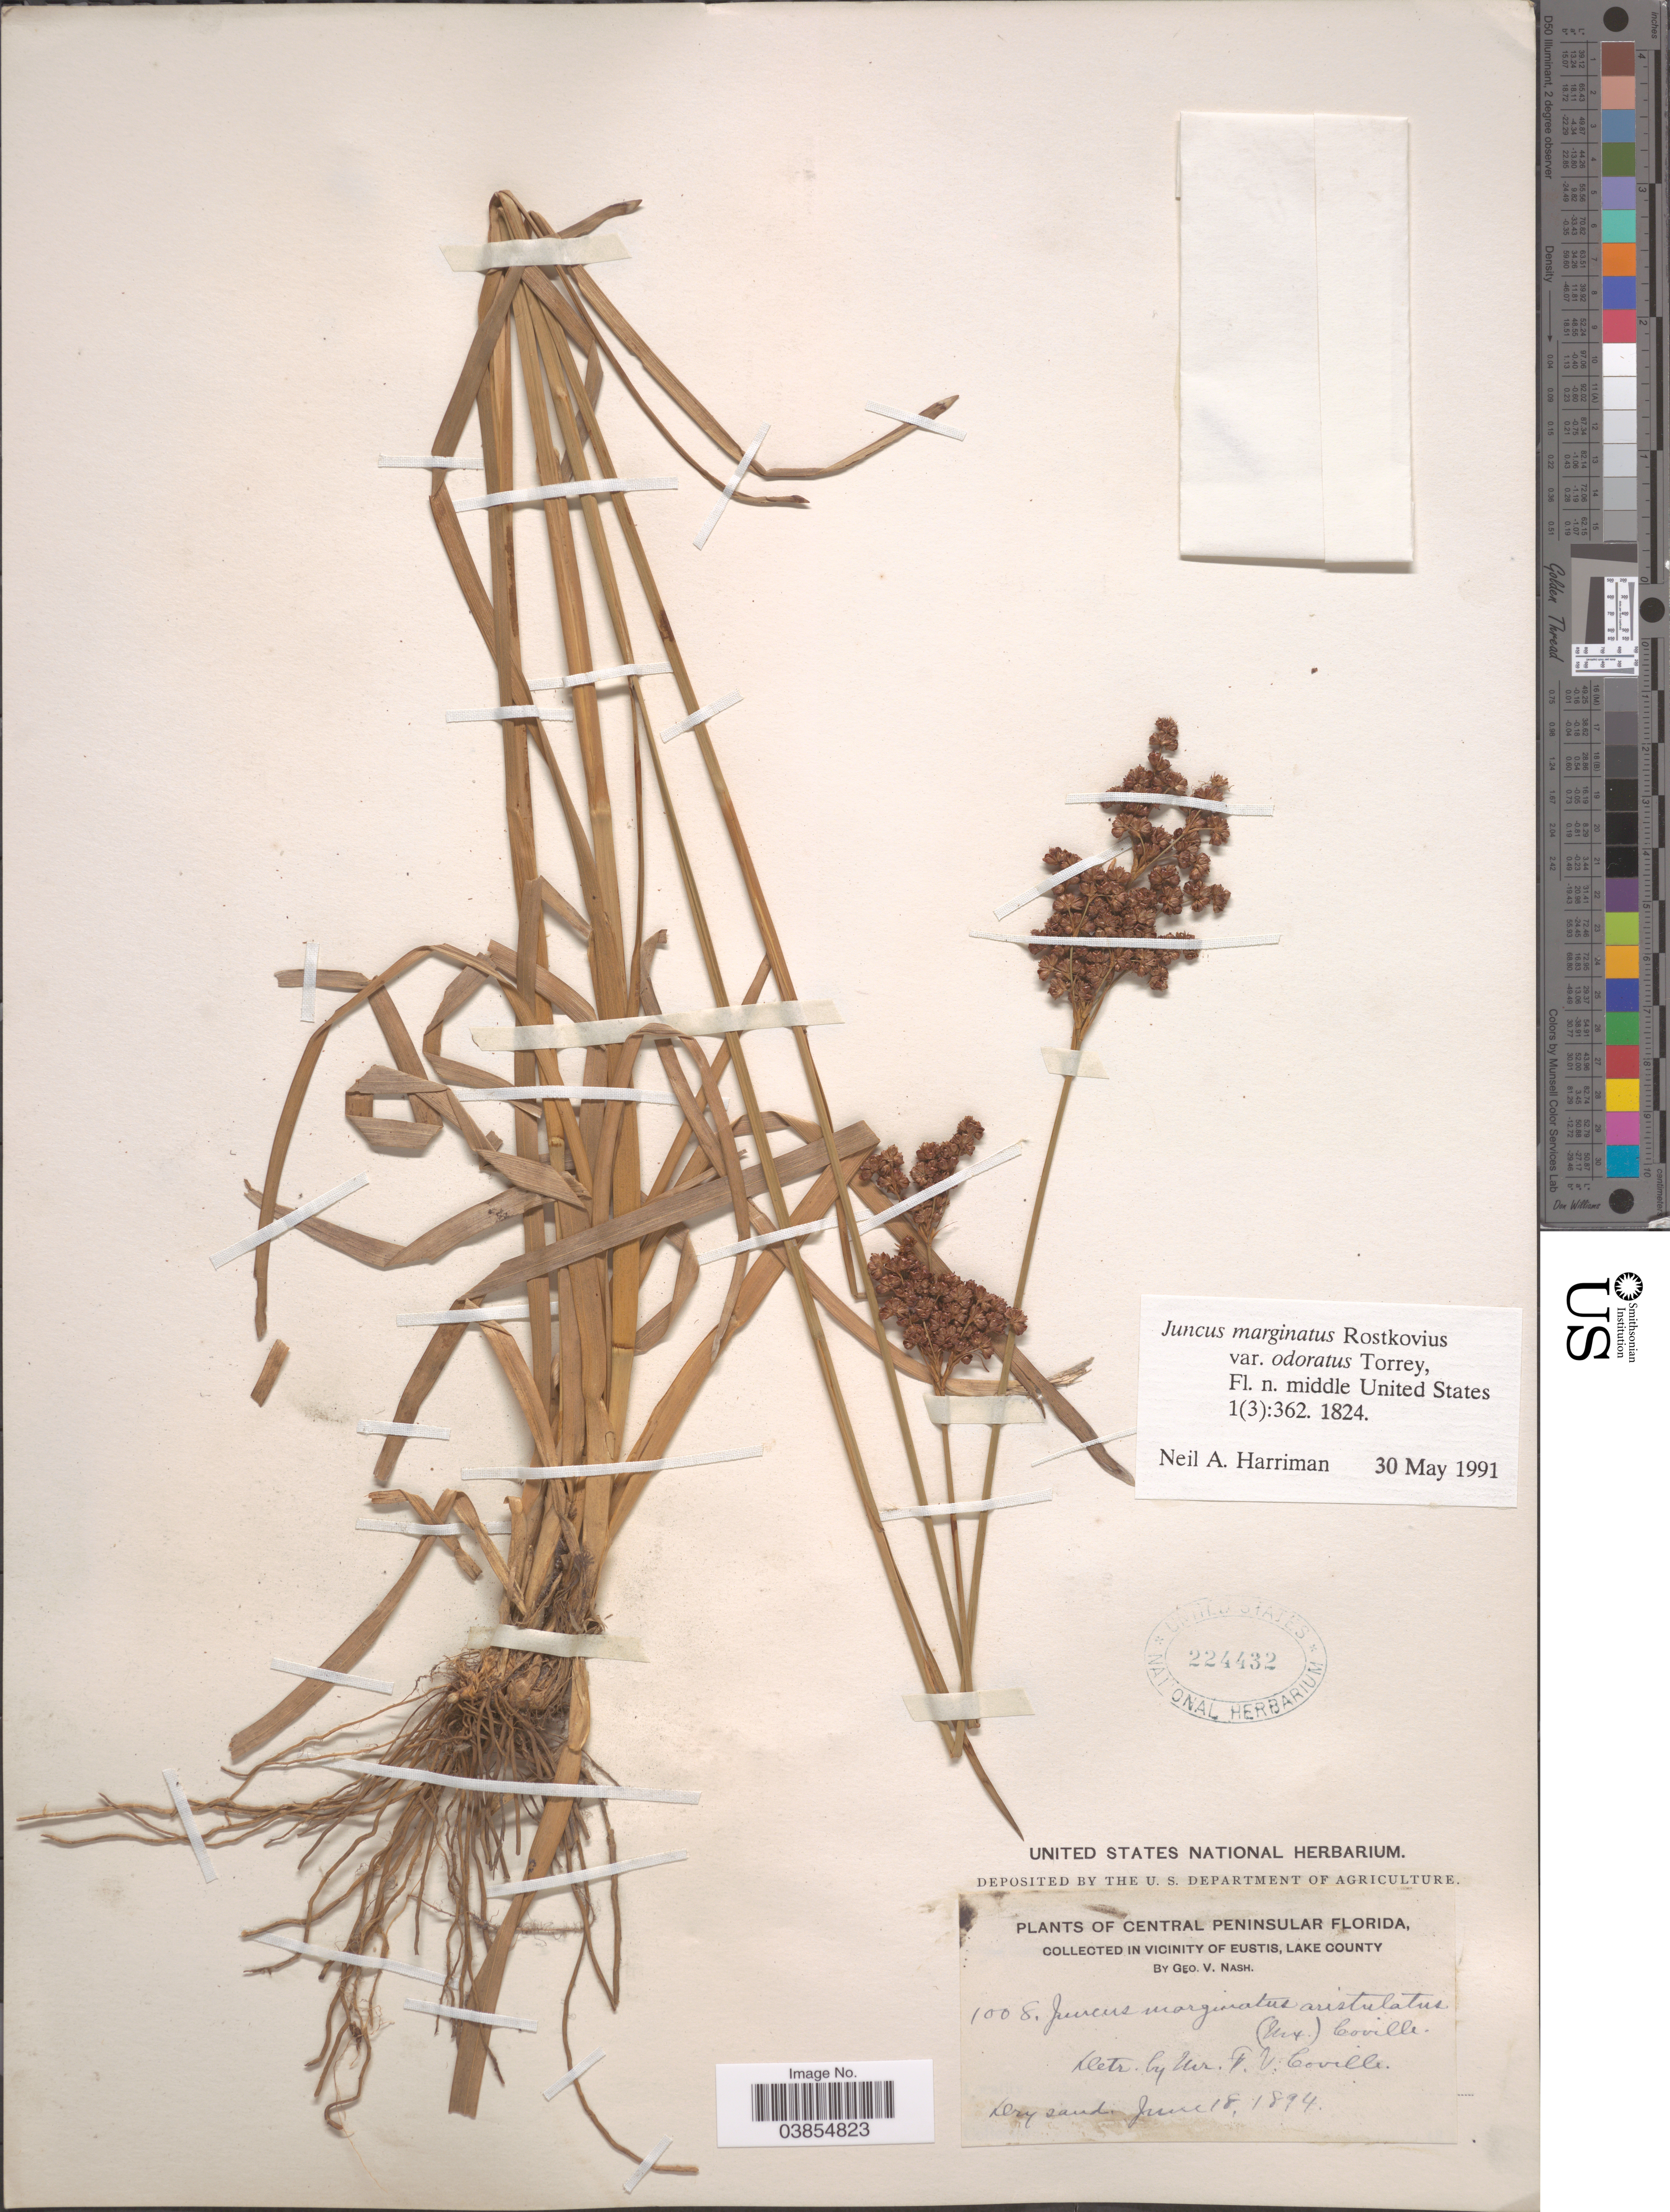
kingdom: Plantae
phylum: Tracheophyta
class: Liliopsida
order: Poales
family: Juncaceae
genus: Juncus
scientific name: Juncus marginatus var. odoratus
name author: Torr.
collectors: G. V. Nash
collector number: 1008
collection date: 1894-06-18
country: United States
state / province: Florida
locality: Central Peninsular. In vicinity of Eustis, Lake County.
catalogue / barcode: US 224432